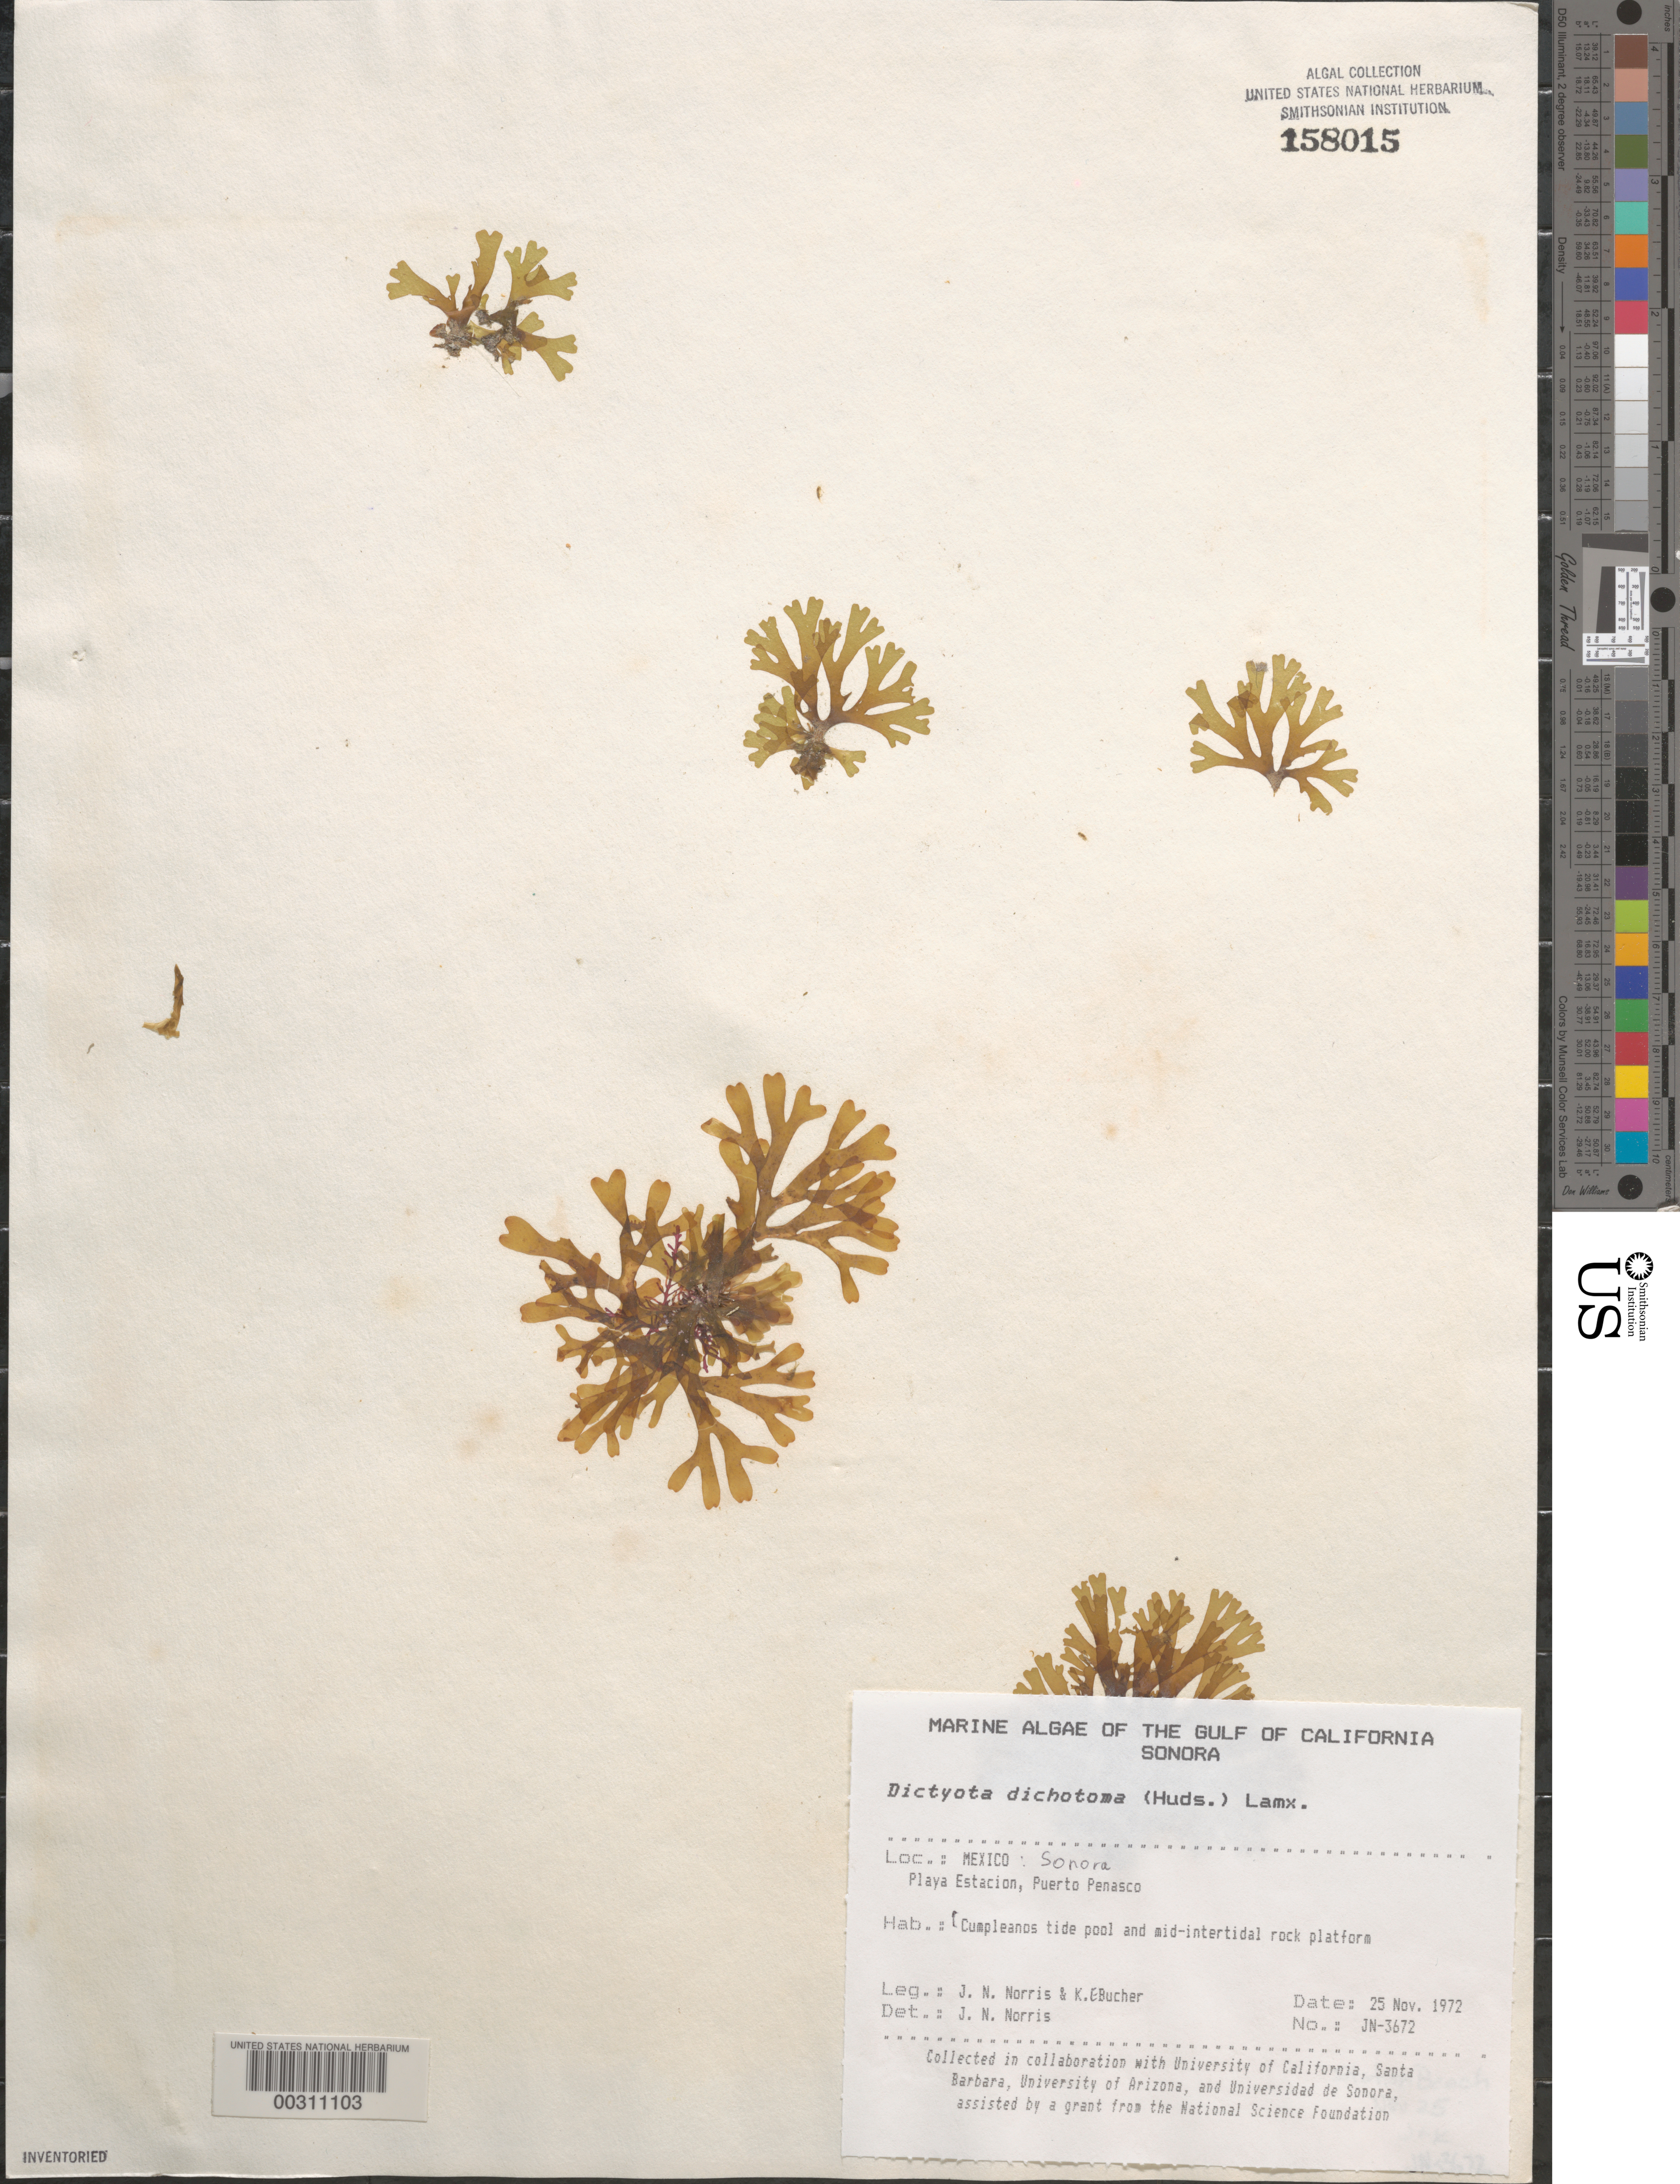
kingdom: Chromista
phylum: Ochrophyta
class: Phaeophyceae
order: Dictyotales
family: Dictyotaceae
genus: Dictyota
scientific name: Dictyota dichotoma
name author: (Huds.) J.V.Lamouroux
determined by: Norris, James N.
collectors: J. N. Norris & K. E. Bucher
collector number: JN-3672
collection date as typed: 25 Nov 1972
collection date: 1972-11-25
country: Mexico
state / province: Sonora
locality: Playa Estacion, Puerto Penasco, Cumpleanos tide pool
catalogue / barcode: US 158015